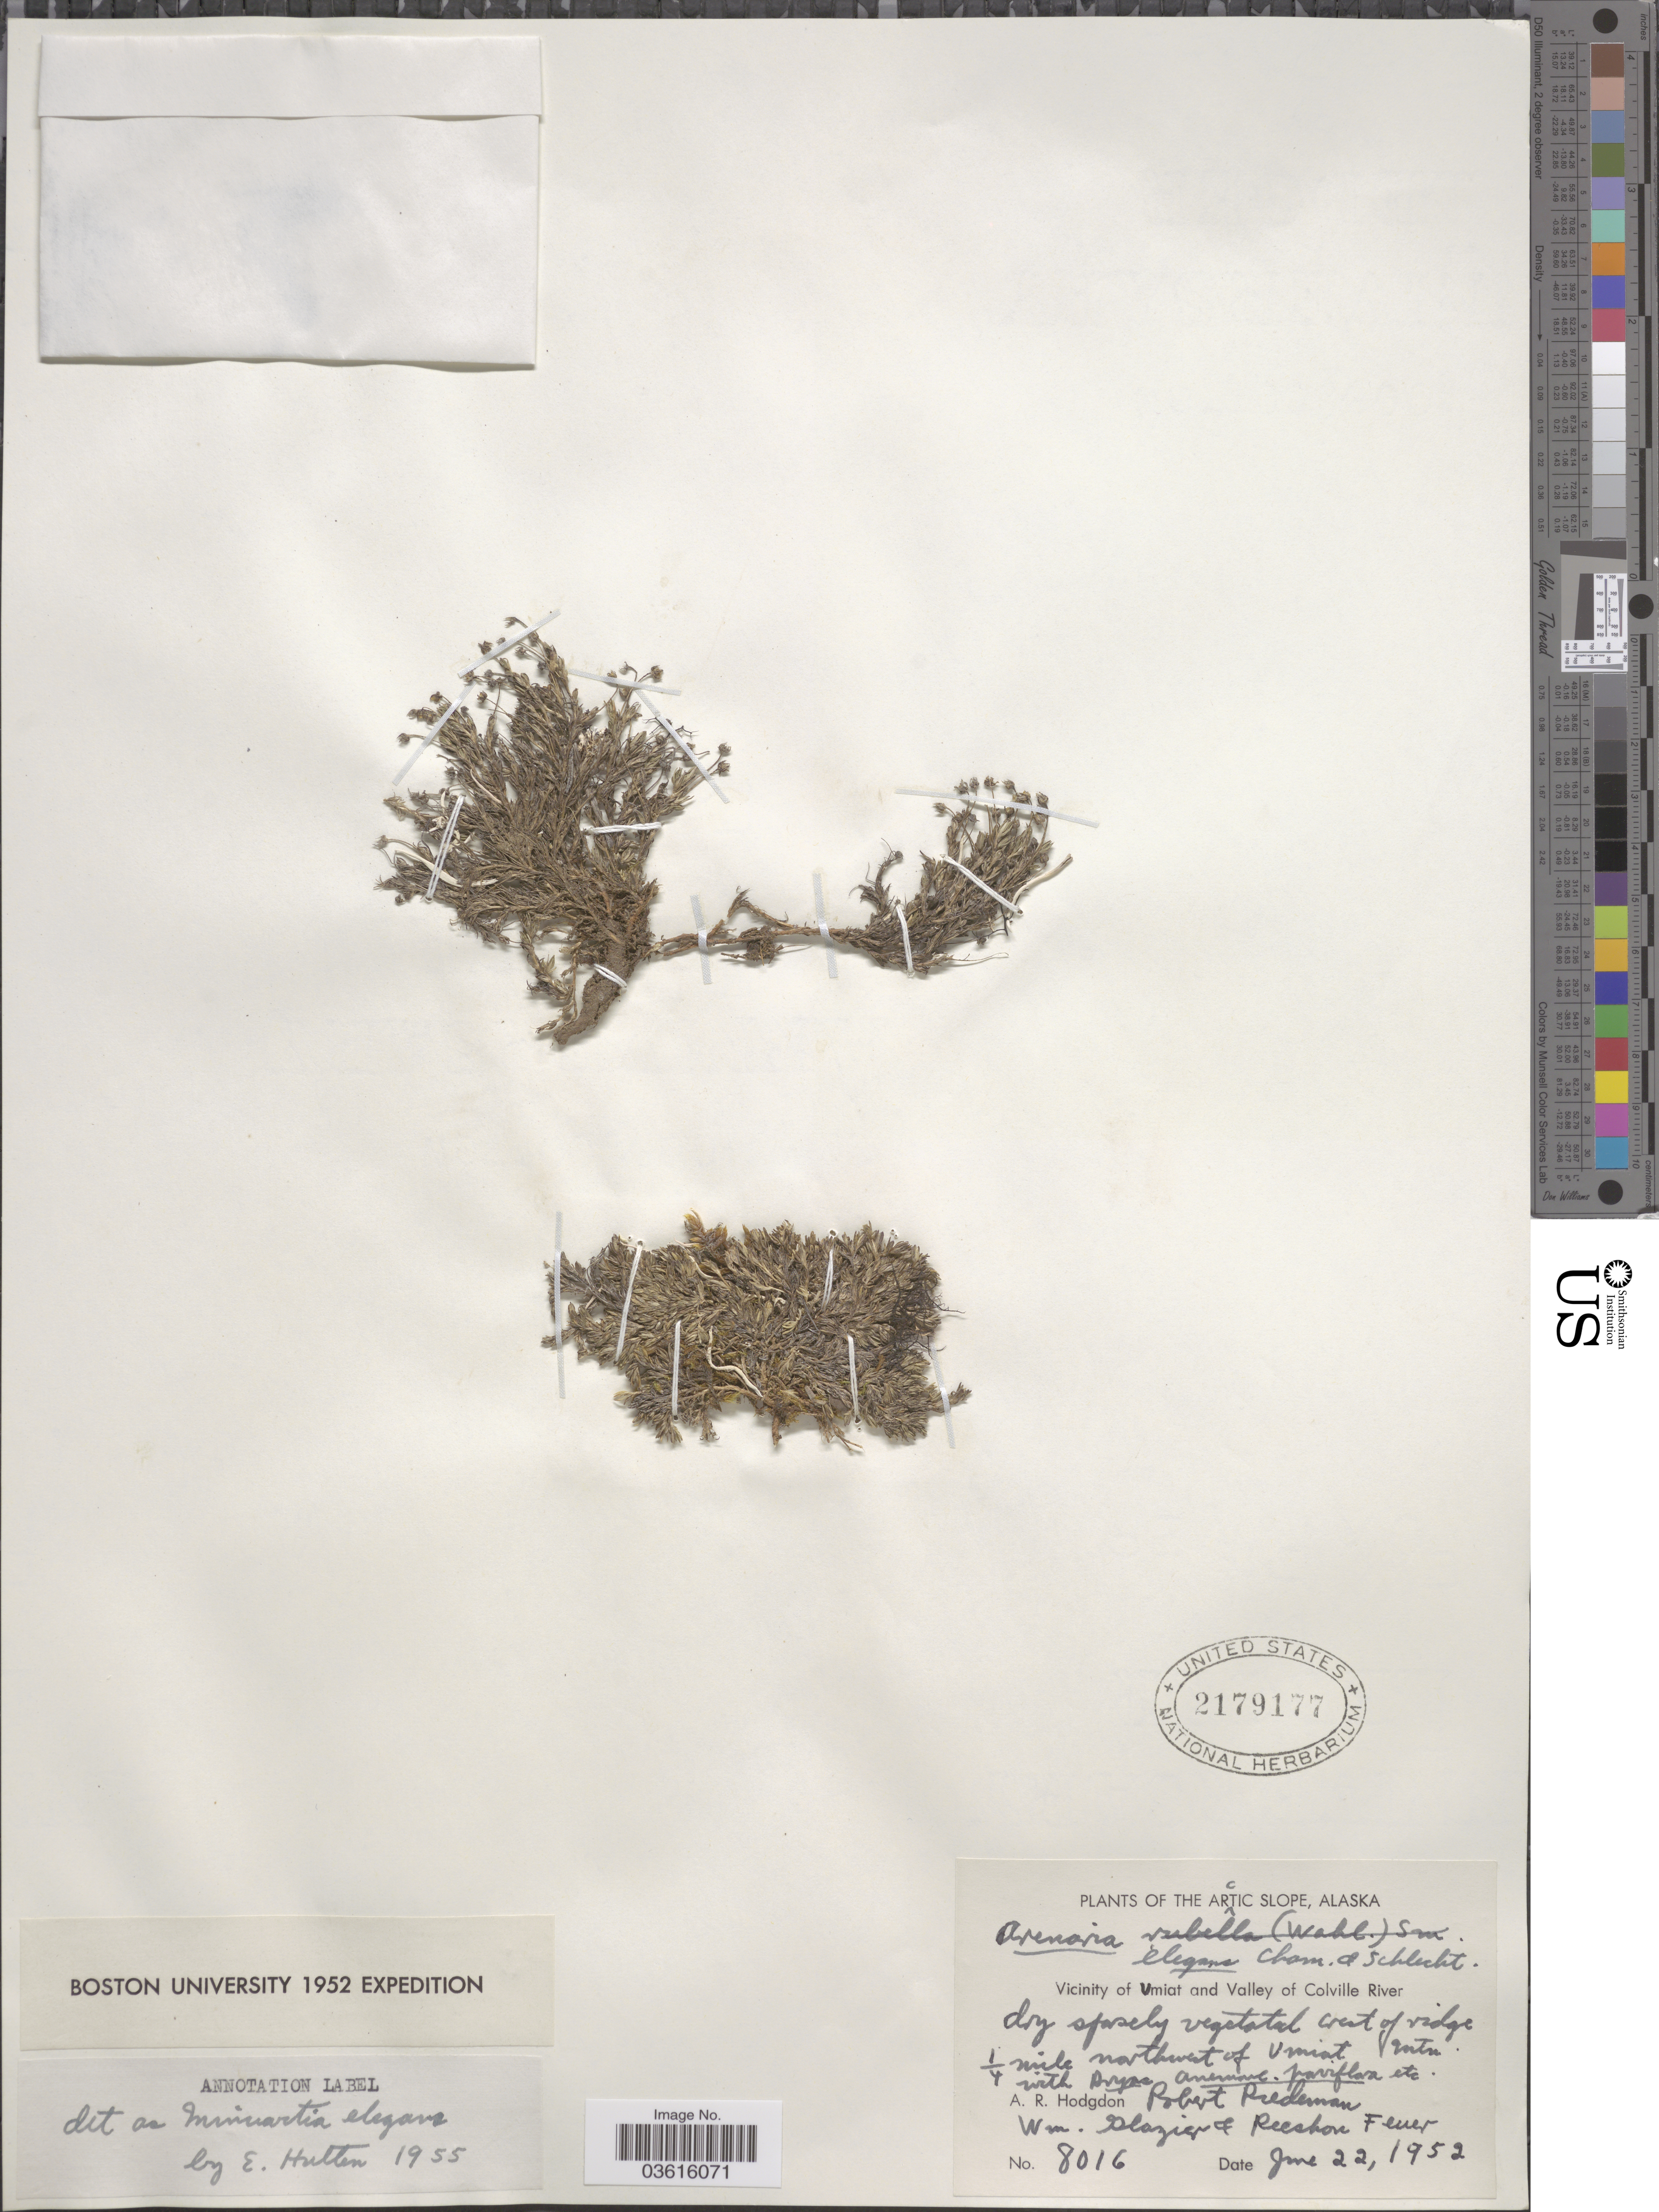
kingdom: Plantae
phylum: Tracheophyta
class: Magnoliopsida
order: Caryophyllales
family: Caryophyllaceae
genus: Minuartia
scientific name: Minuartia elegans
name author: (Cham. & Schltdl.) Schischk.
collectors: A. R. Hodgdon, R. Riedeman, W. Glazier & R. Feuer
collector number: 8016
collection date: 1952-06-22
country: United States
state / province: Alaska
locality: Arctic Slope. Vicinity of Umiat and Valley of Colville River. ¼ mile northwest of Umiat Mtn.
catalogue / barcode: US 2179177